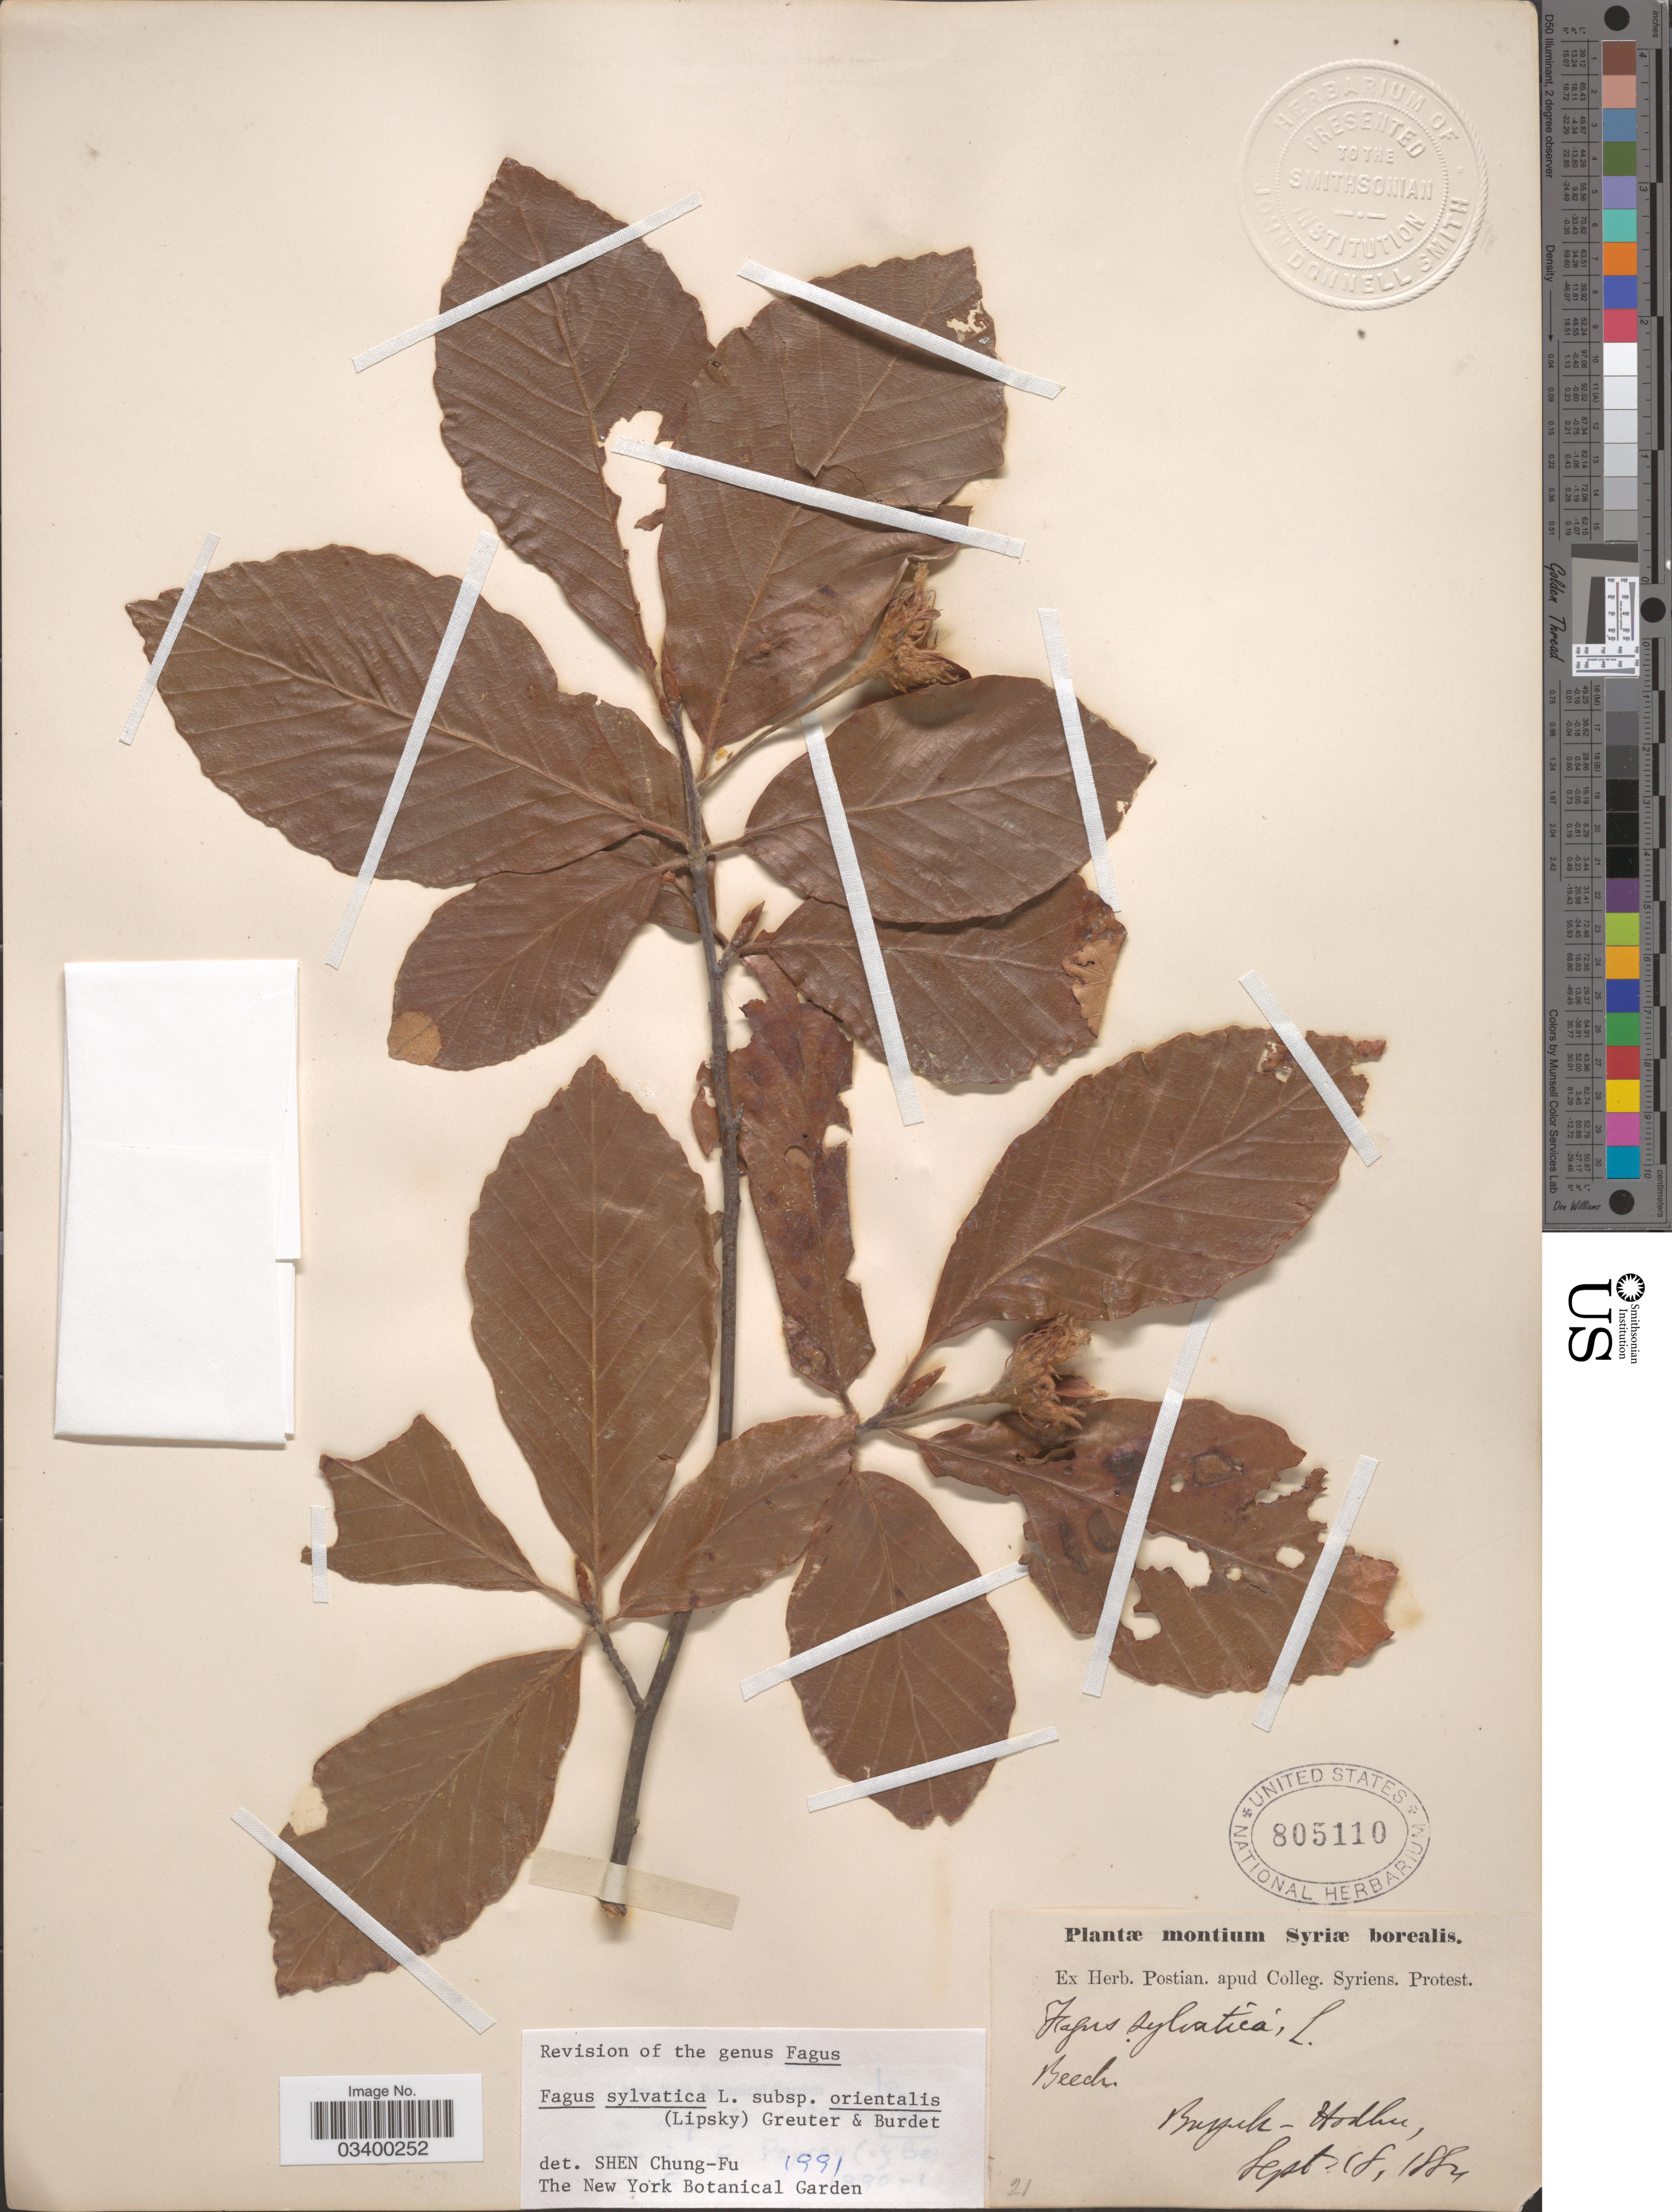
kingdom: Plantae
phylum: Tracheophyta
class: Magnoliopsida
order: Fagales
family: Fagaceae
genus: Fagus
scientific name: Fagus orientalis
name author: Lipsky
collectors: ex herb. Postian. apud Colleg. Syriens. Protest. USE "Fannie P. A. Shepard" (10308853) AS PRIMARY COLLECTOR INSTEAD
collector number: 21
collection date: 1884-09-18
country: Syria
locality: Montium Syriæ borealis. Buspels-Hodhu. [interpreted]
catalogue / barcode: US 805110